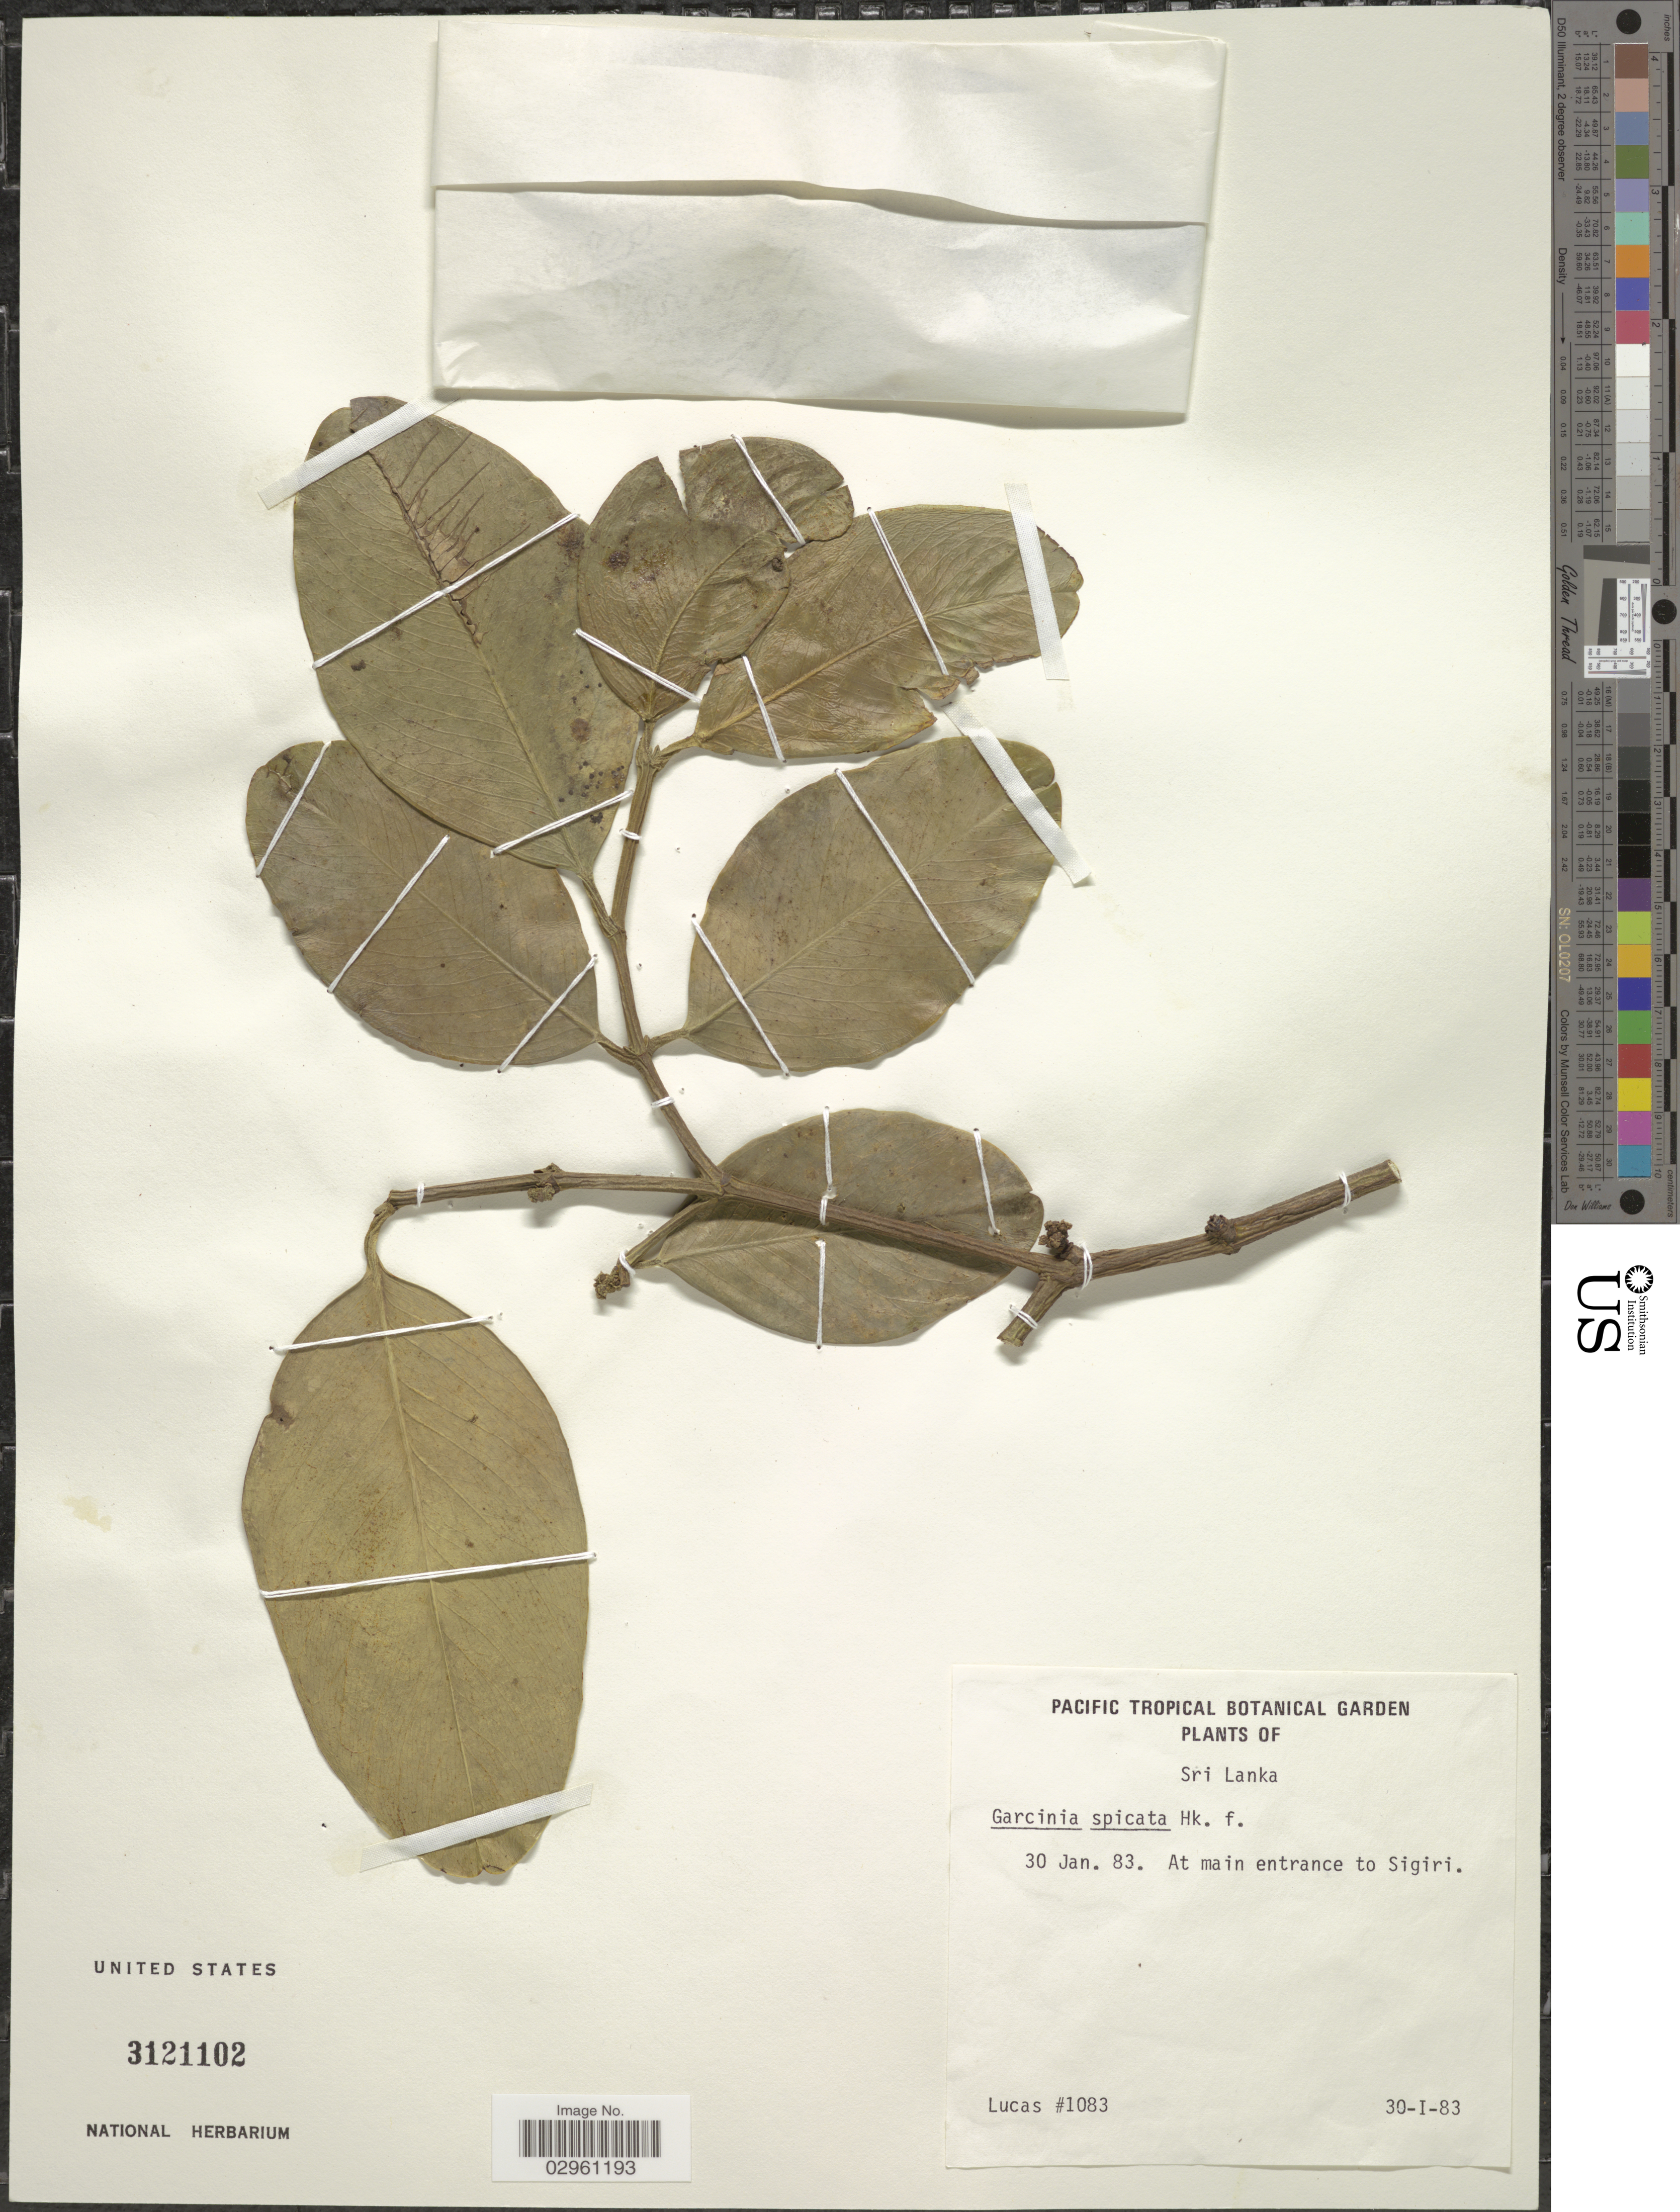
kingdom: Plantae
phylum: Tracheophyta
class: Magnoliopsida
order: Malpighiales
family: Clusiaceae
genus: Garcinia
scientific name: Garcinia oblongifolia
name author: Champ. ex Benth.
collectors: Lucas, --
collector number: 1083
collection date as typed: Transcribed d/m/y: 30/1/83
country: Sri Lanka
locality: At main entrance to Sigiri.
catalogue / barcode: US 3121102